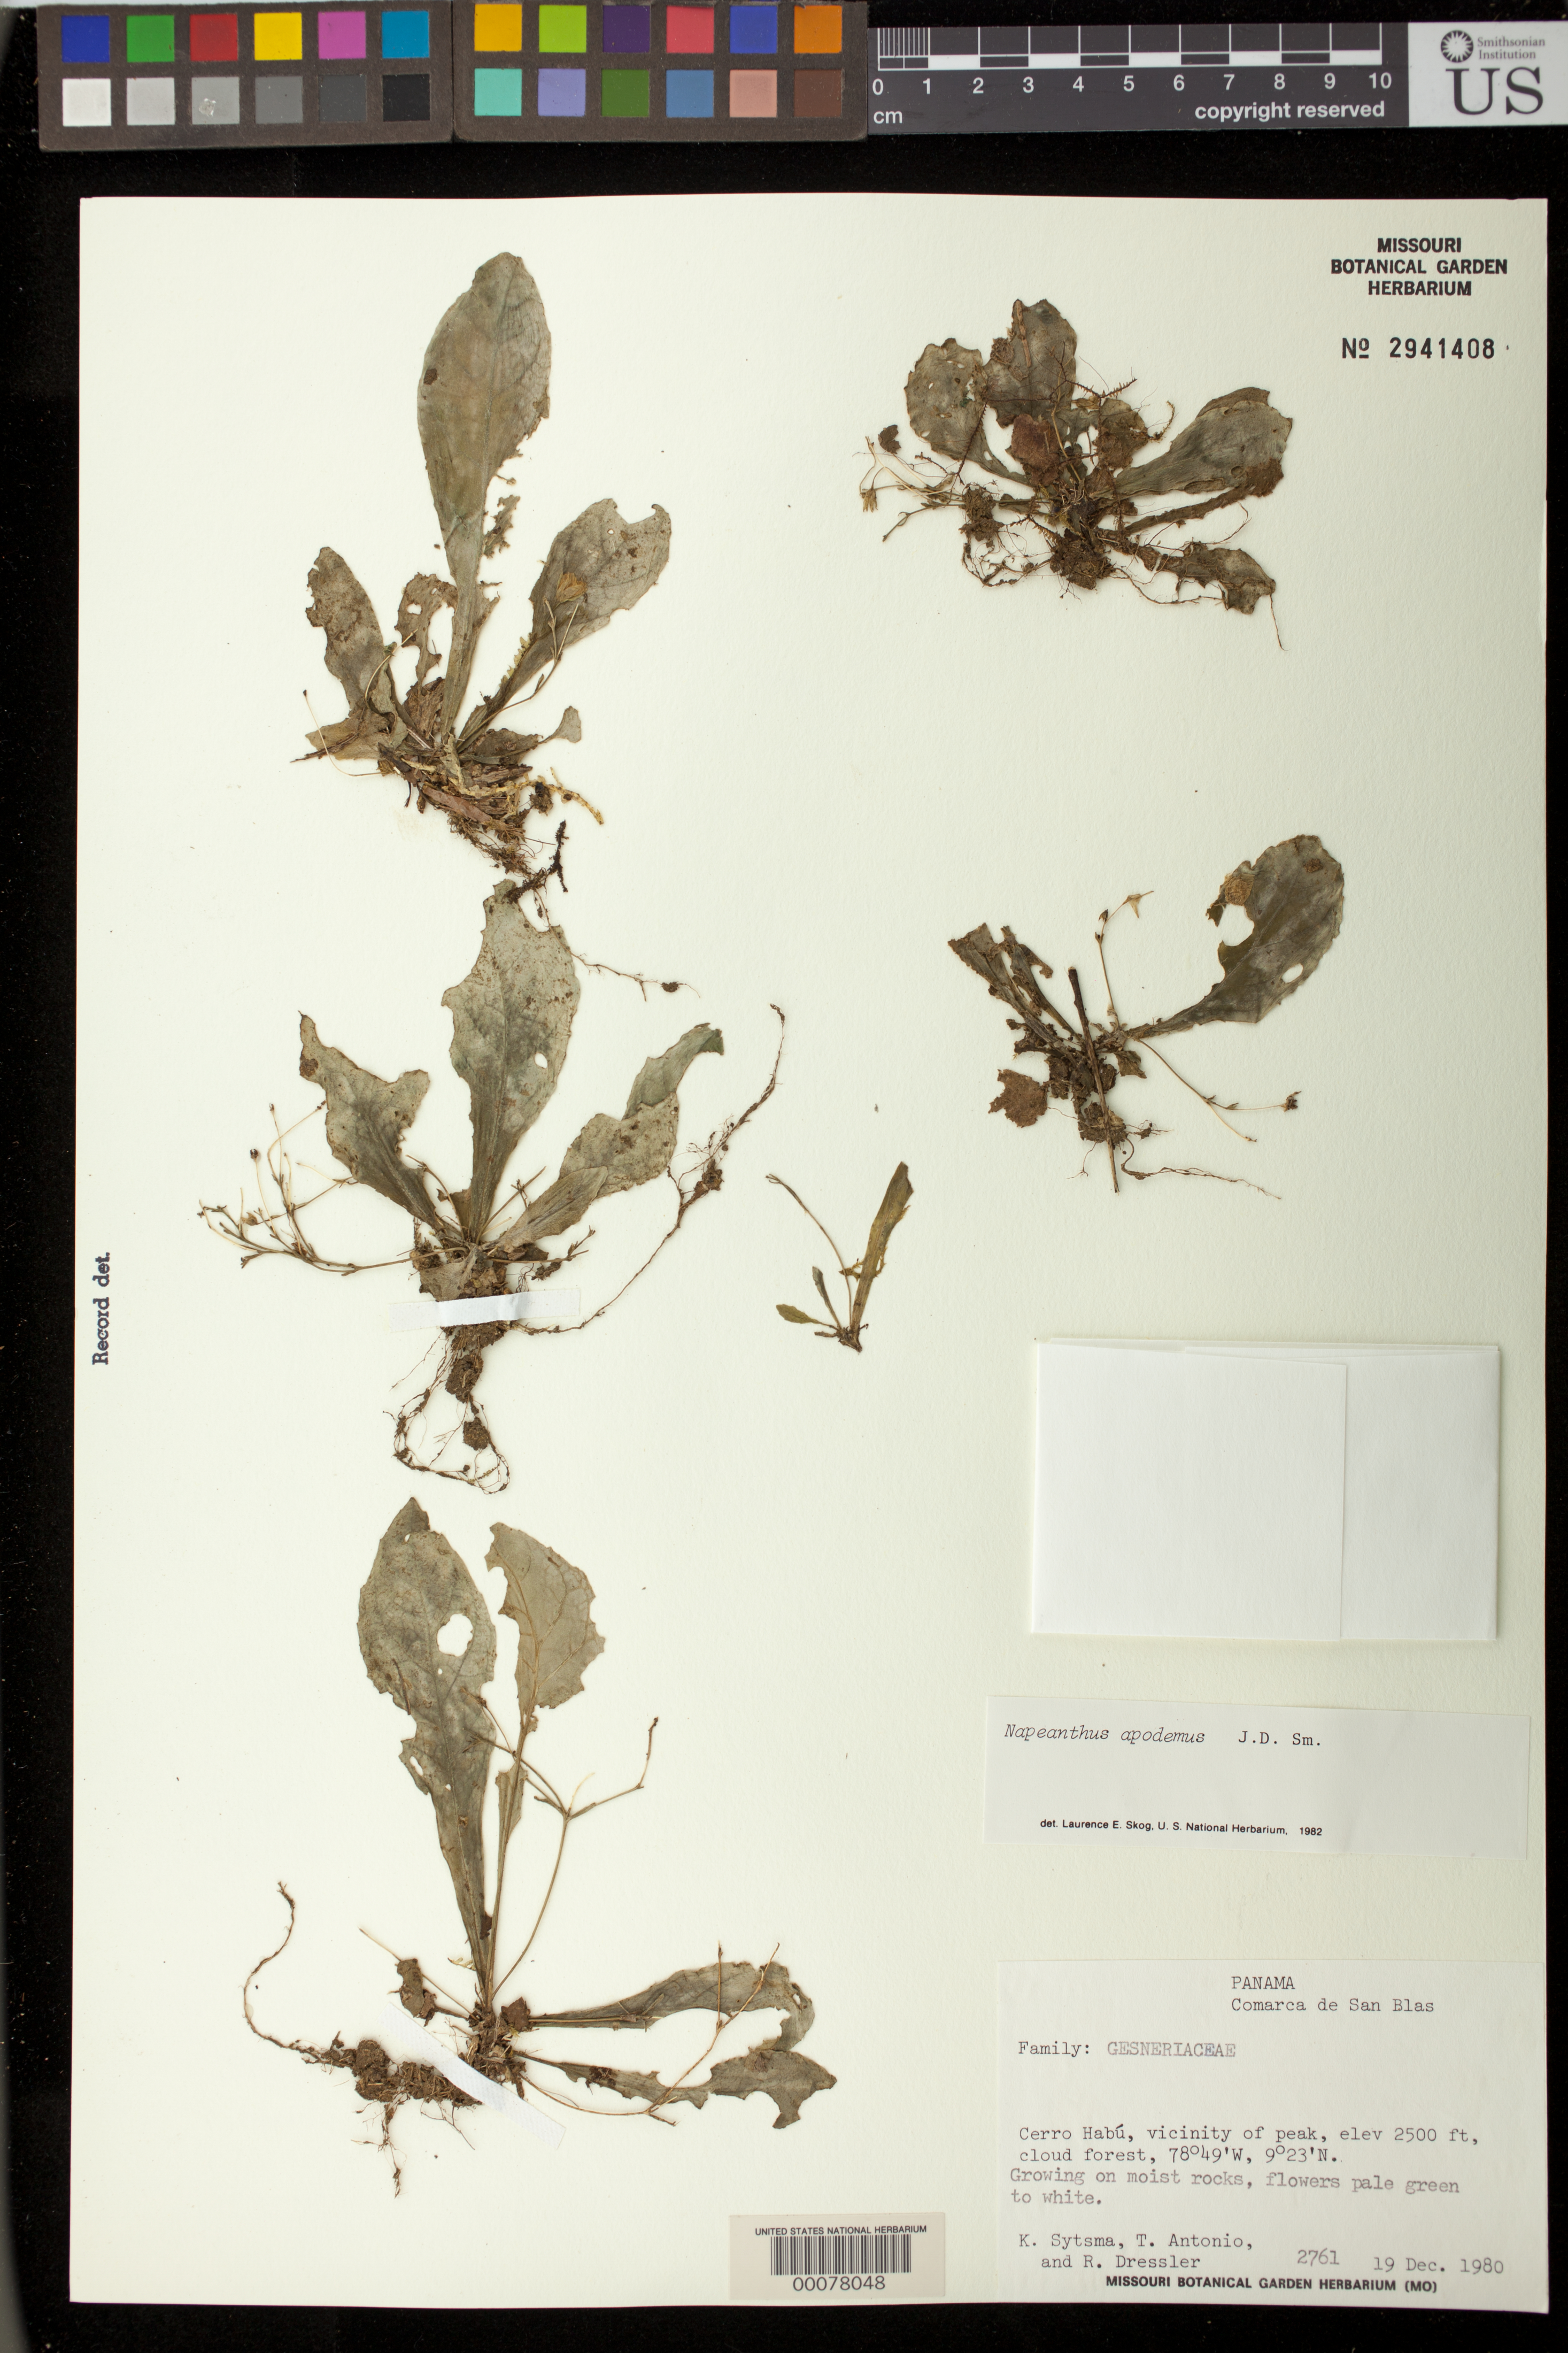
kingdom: Plantae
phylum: Tracheophyta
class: Magnoliopsida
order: Lamiales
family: Gesneriaceae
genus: Napeanthus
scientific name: Napeanthus apodemus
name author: Donn. Sm.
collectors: K. J. Sytsma & et al.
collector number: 2761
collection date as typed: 19 Dec 1980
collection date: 1980-12-19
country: Panama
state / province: Kuna Yala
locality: Cerro Habu, vicinity of peak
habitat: Cloud forest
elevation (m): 762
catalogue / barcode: US 2941408